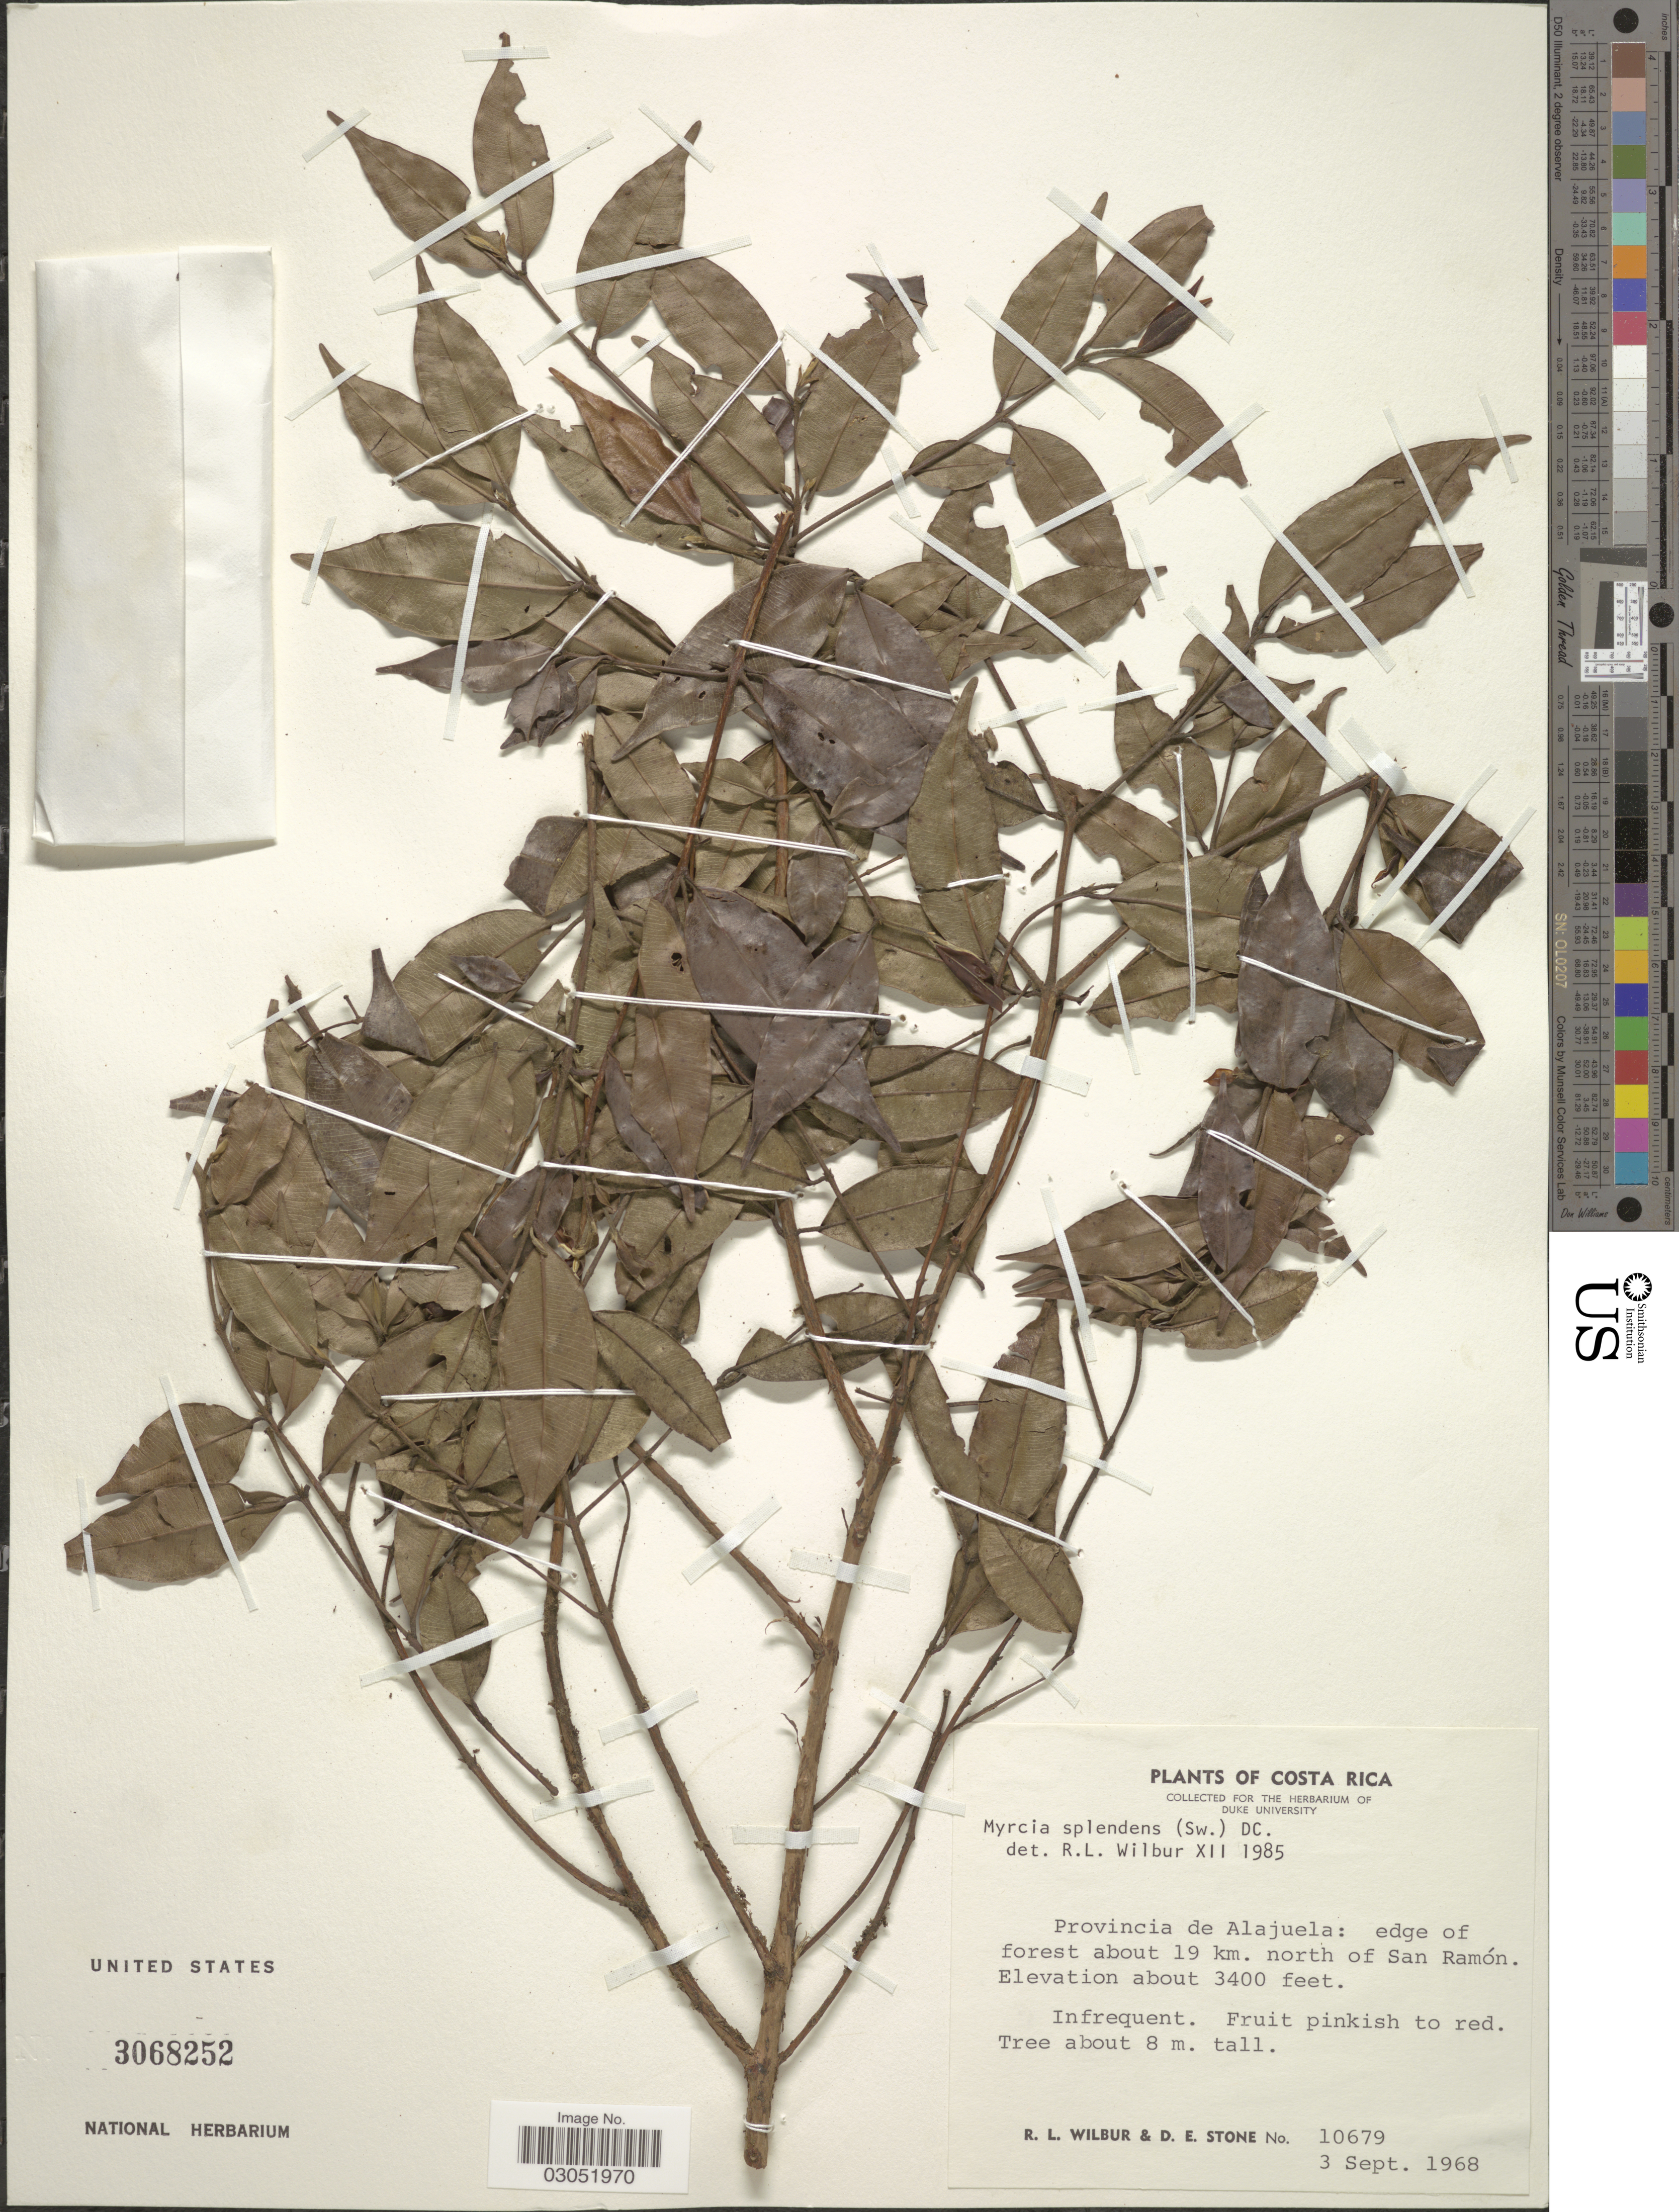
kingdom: Plantae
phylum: Tracheophyta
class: Magnoliopsida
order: Myrtales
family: Myrtaceae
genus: Myrcia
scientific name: Myrcia splendens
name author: (Sw.) DC.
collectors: R. L. Wilbur & D. E. Stone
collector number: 10679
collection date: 1968-09-03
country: Costa Rica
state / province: Alajuela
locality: Edge of forest about 19 km. north of San Ramón.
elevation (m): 1036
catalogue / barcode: US 3068252